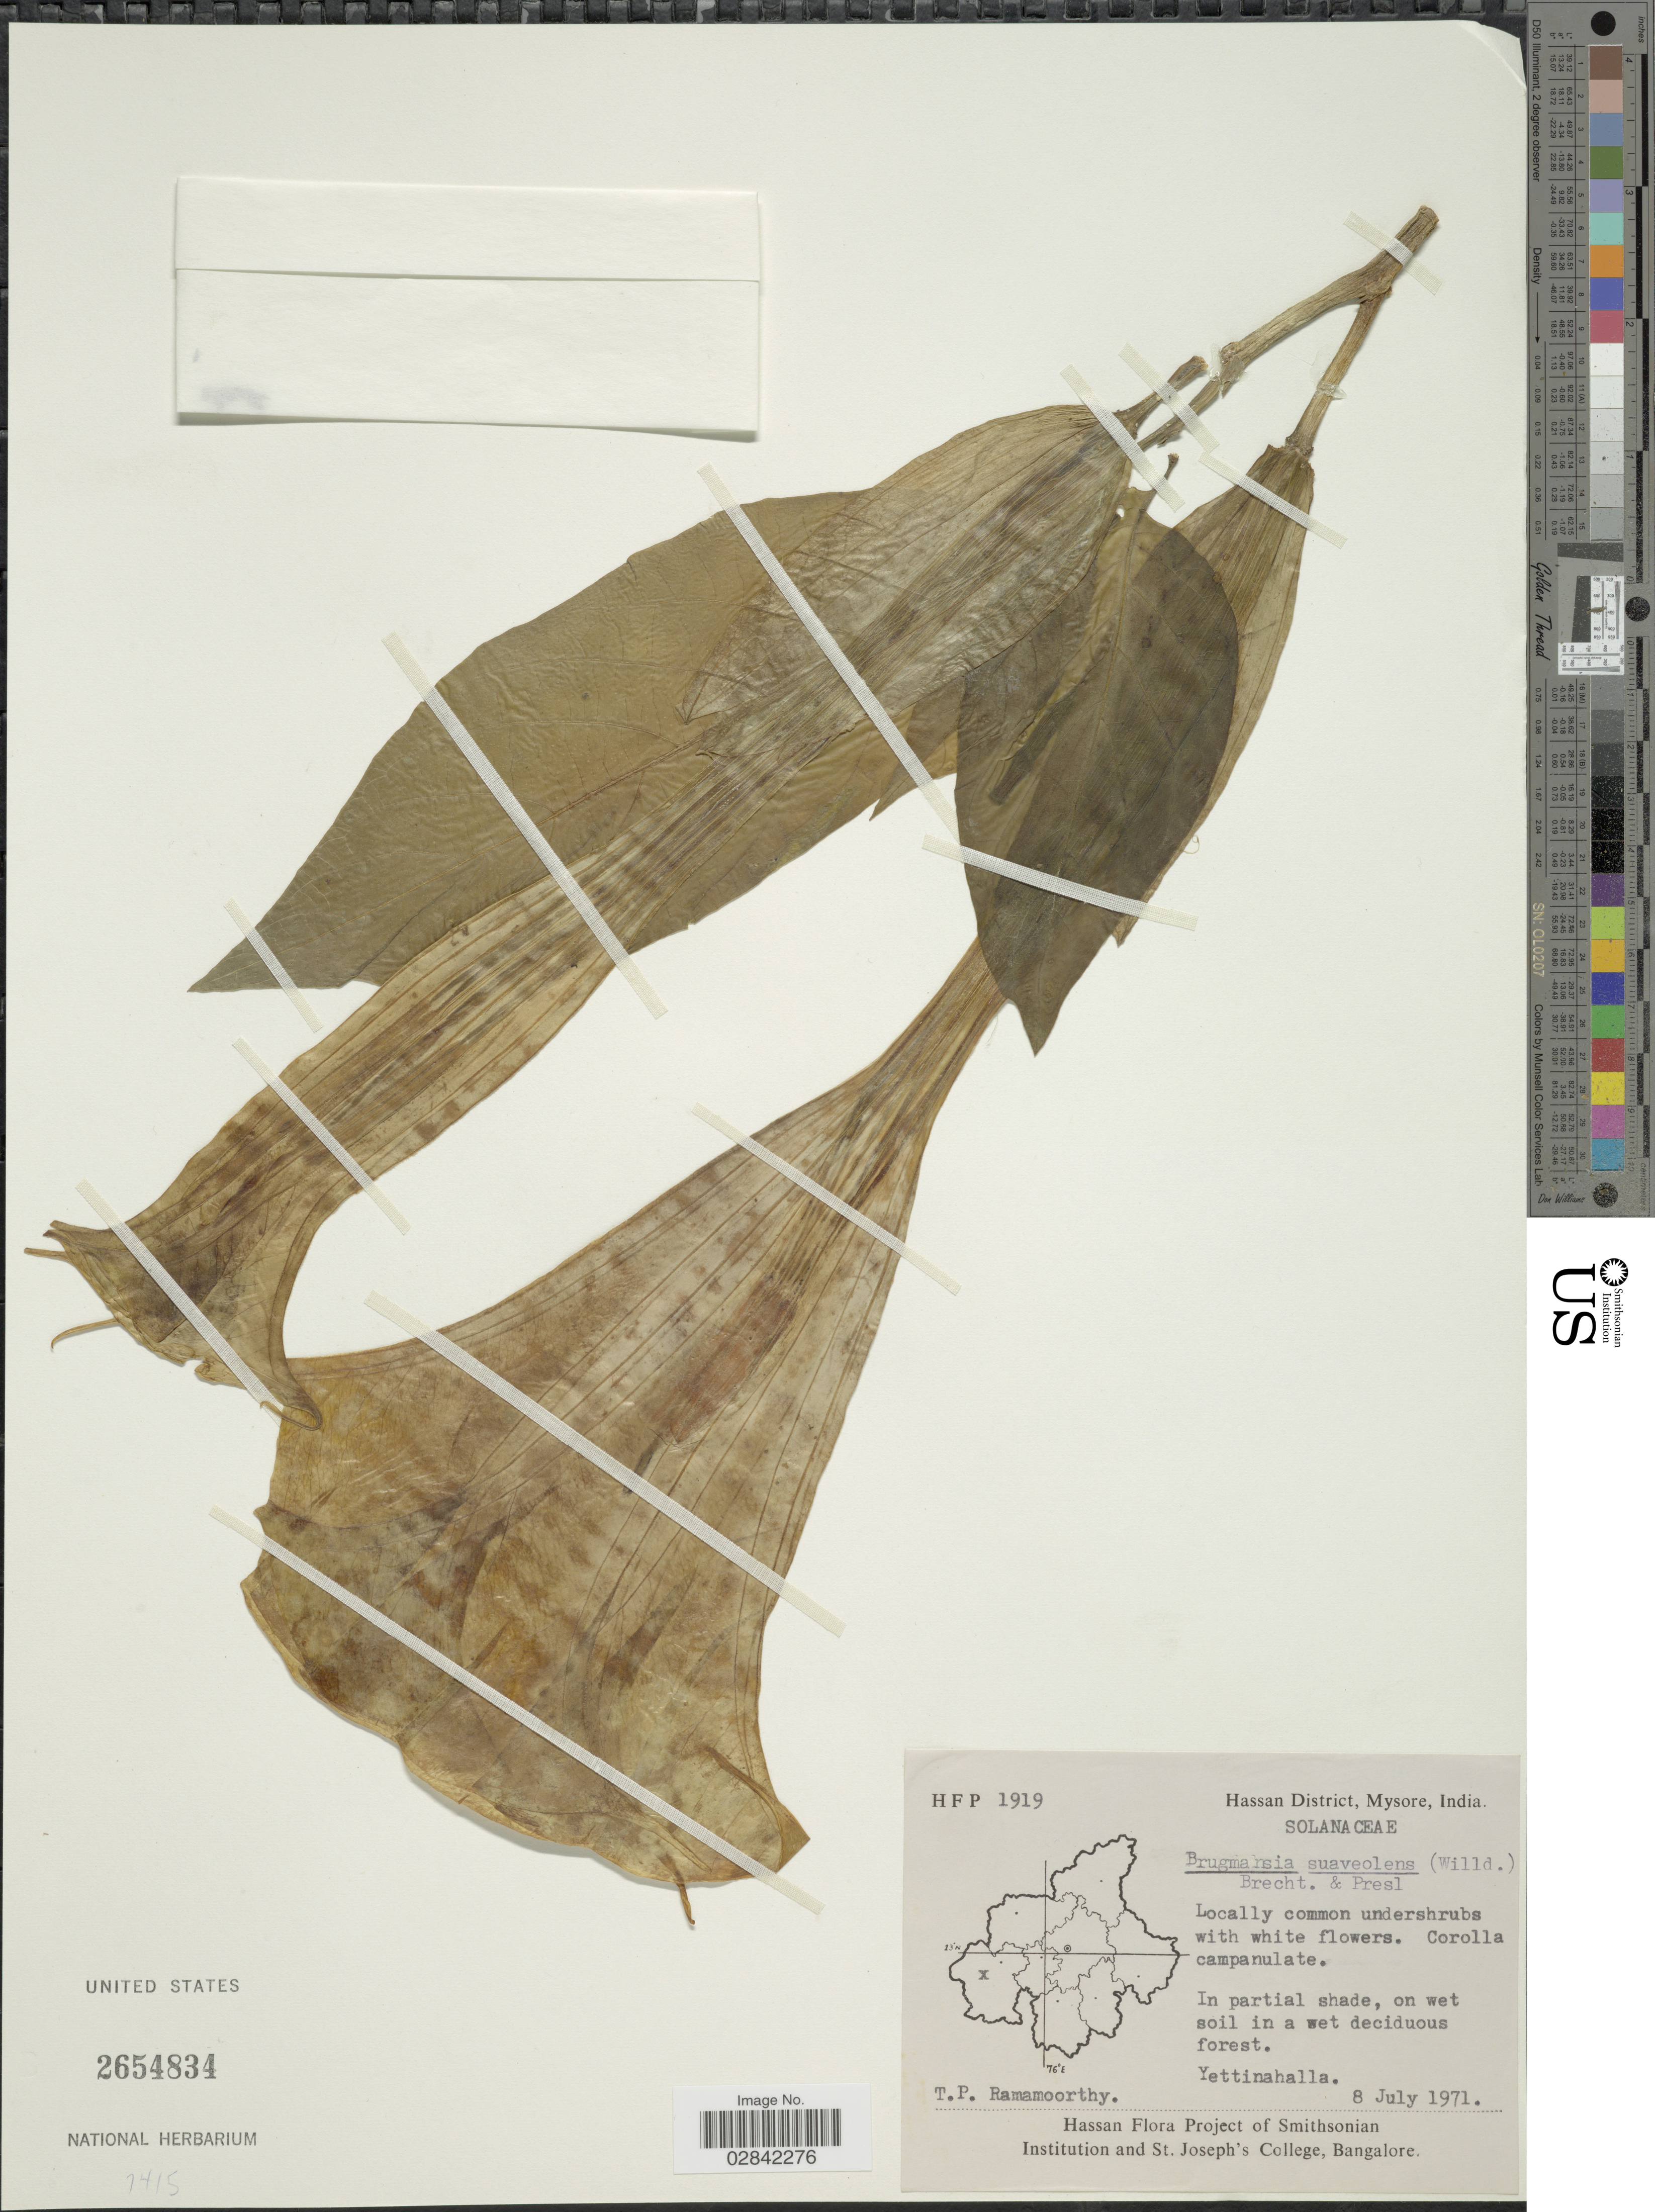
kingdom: Plantae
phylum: Tracheophyta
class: Magnoliopsida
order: Solanales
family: Solanaceae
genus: Brugmansia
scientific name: Brugmansia suaveolens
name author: (Humb. & Bonpl. ex Willd.) Brecht. & J. Presl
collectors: T. P. Ramamoorthy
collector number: HFP1919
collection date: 1971-07-08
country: India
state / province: Karnataka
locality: Hassan District, Mysore, India, Yettinahalla.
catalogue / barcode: US 2654834